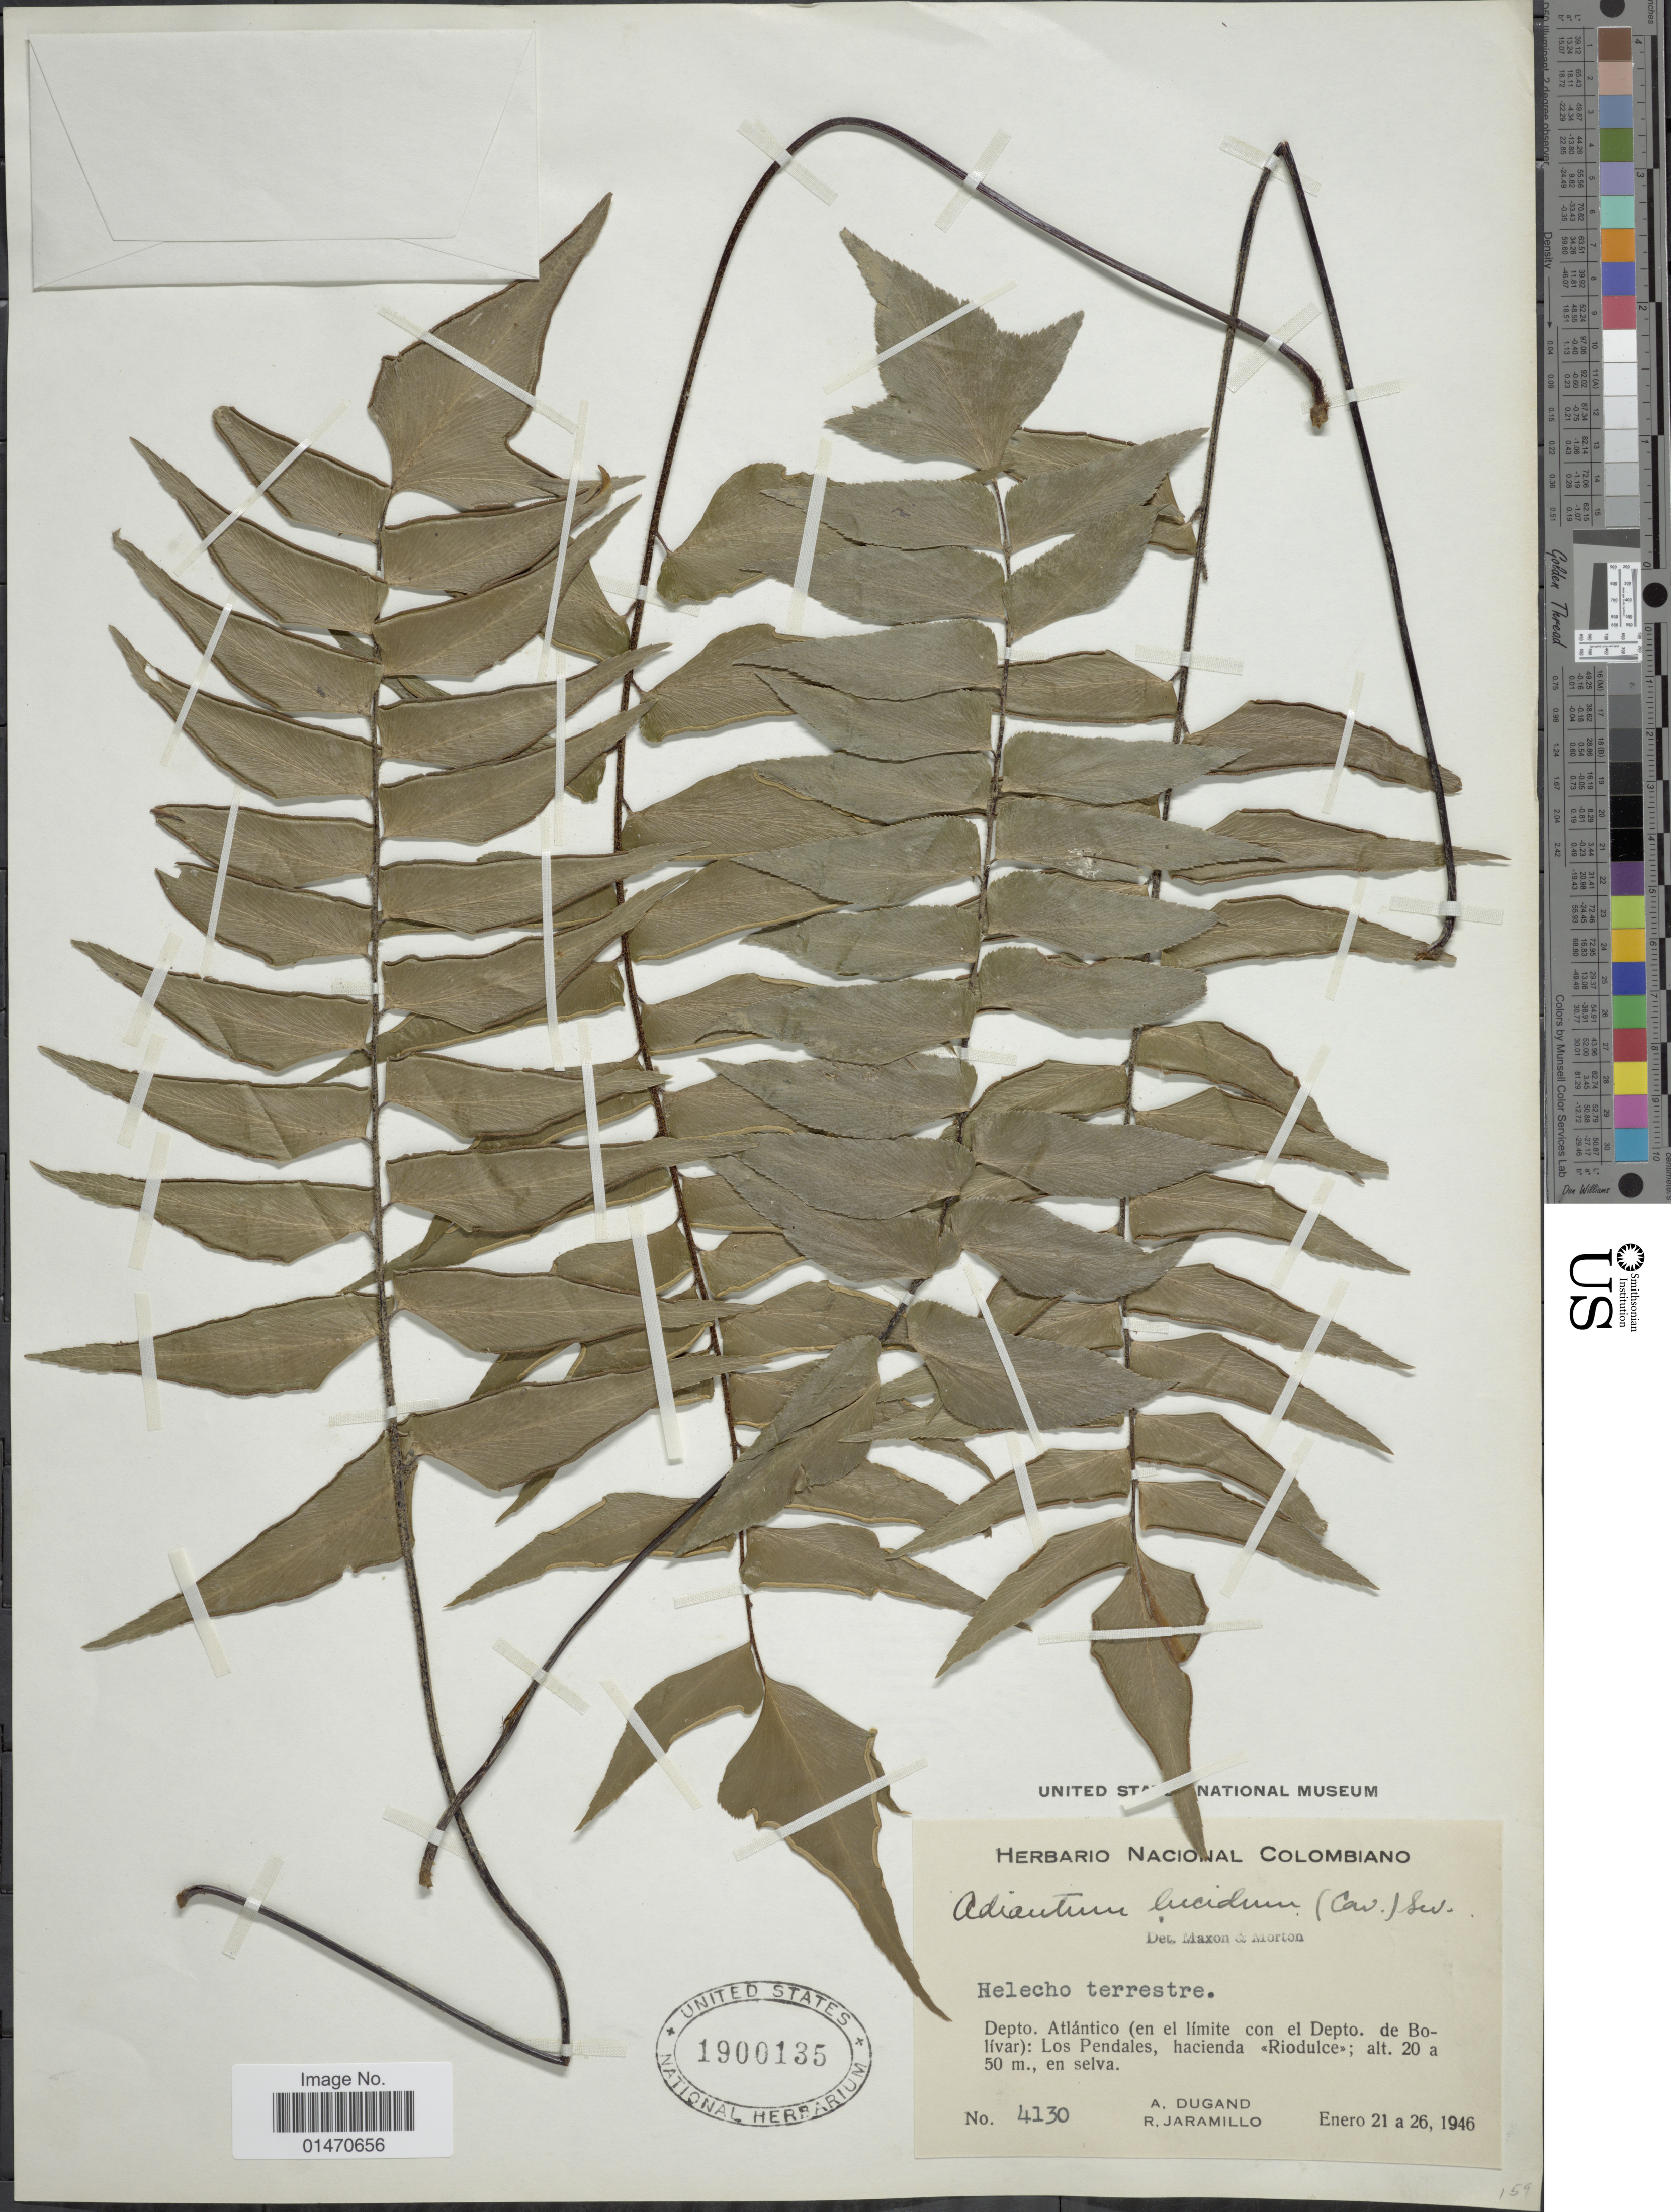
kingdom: Plantae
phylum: Tracheophyta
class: Polypodiopsida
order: Polypodiales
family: Pteridaceae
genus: Adiantum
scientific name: Adiantum lucidum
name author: (Cav.) Sw.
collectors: A. Dugand & R. Jaramillo M.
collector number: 4130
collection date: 1946-01-21/1946-01-26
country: Colombia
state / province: Atlántico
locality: Helecho terrestre, Depto. Atlantico( en el limite con el Depto. de Bolivar: Los Pendales, hacienda, Riodulce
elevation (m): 20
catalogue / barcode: US 1900135